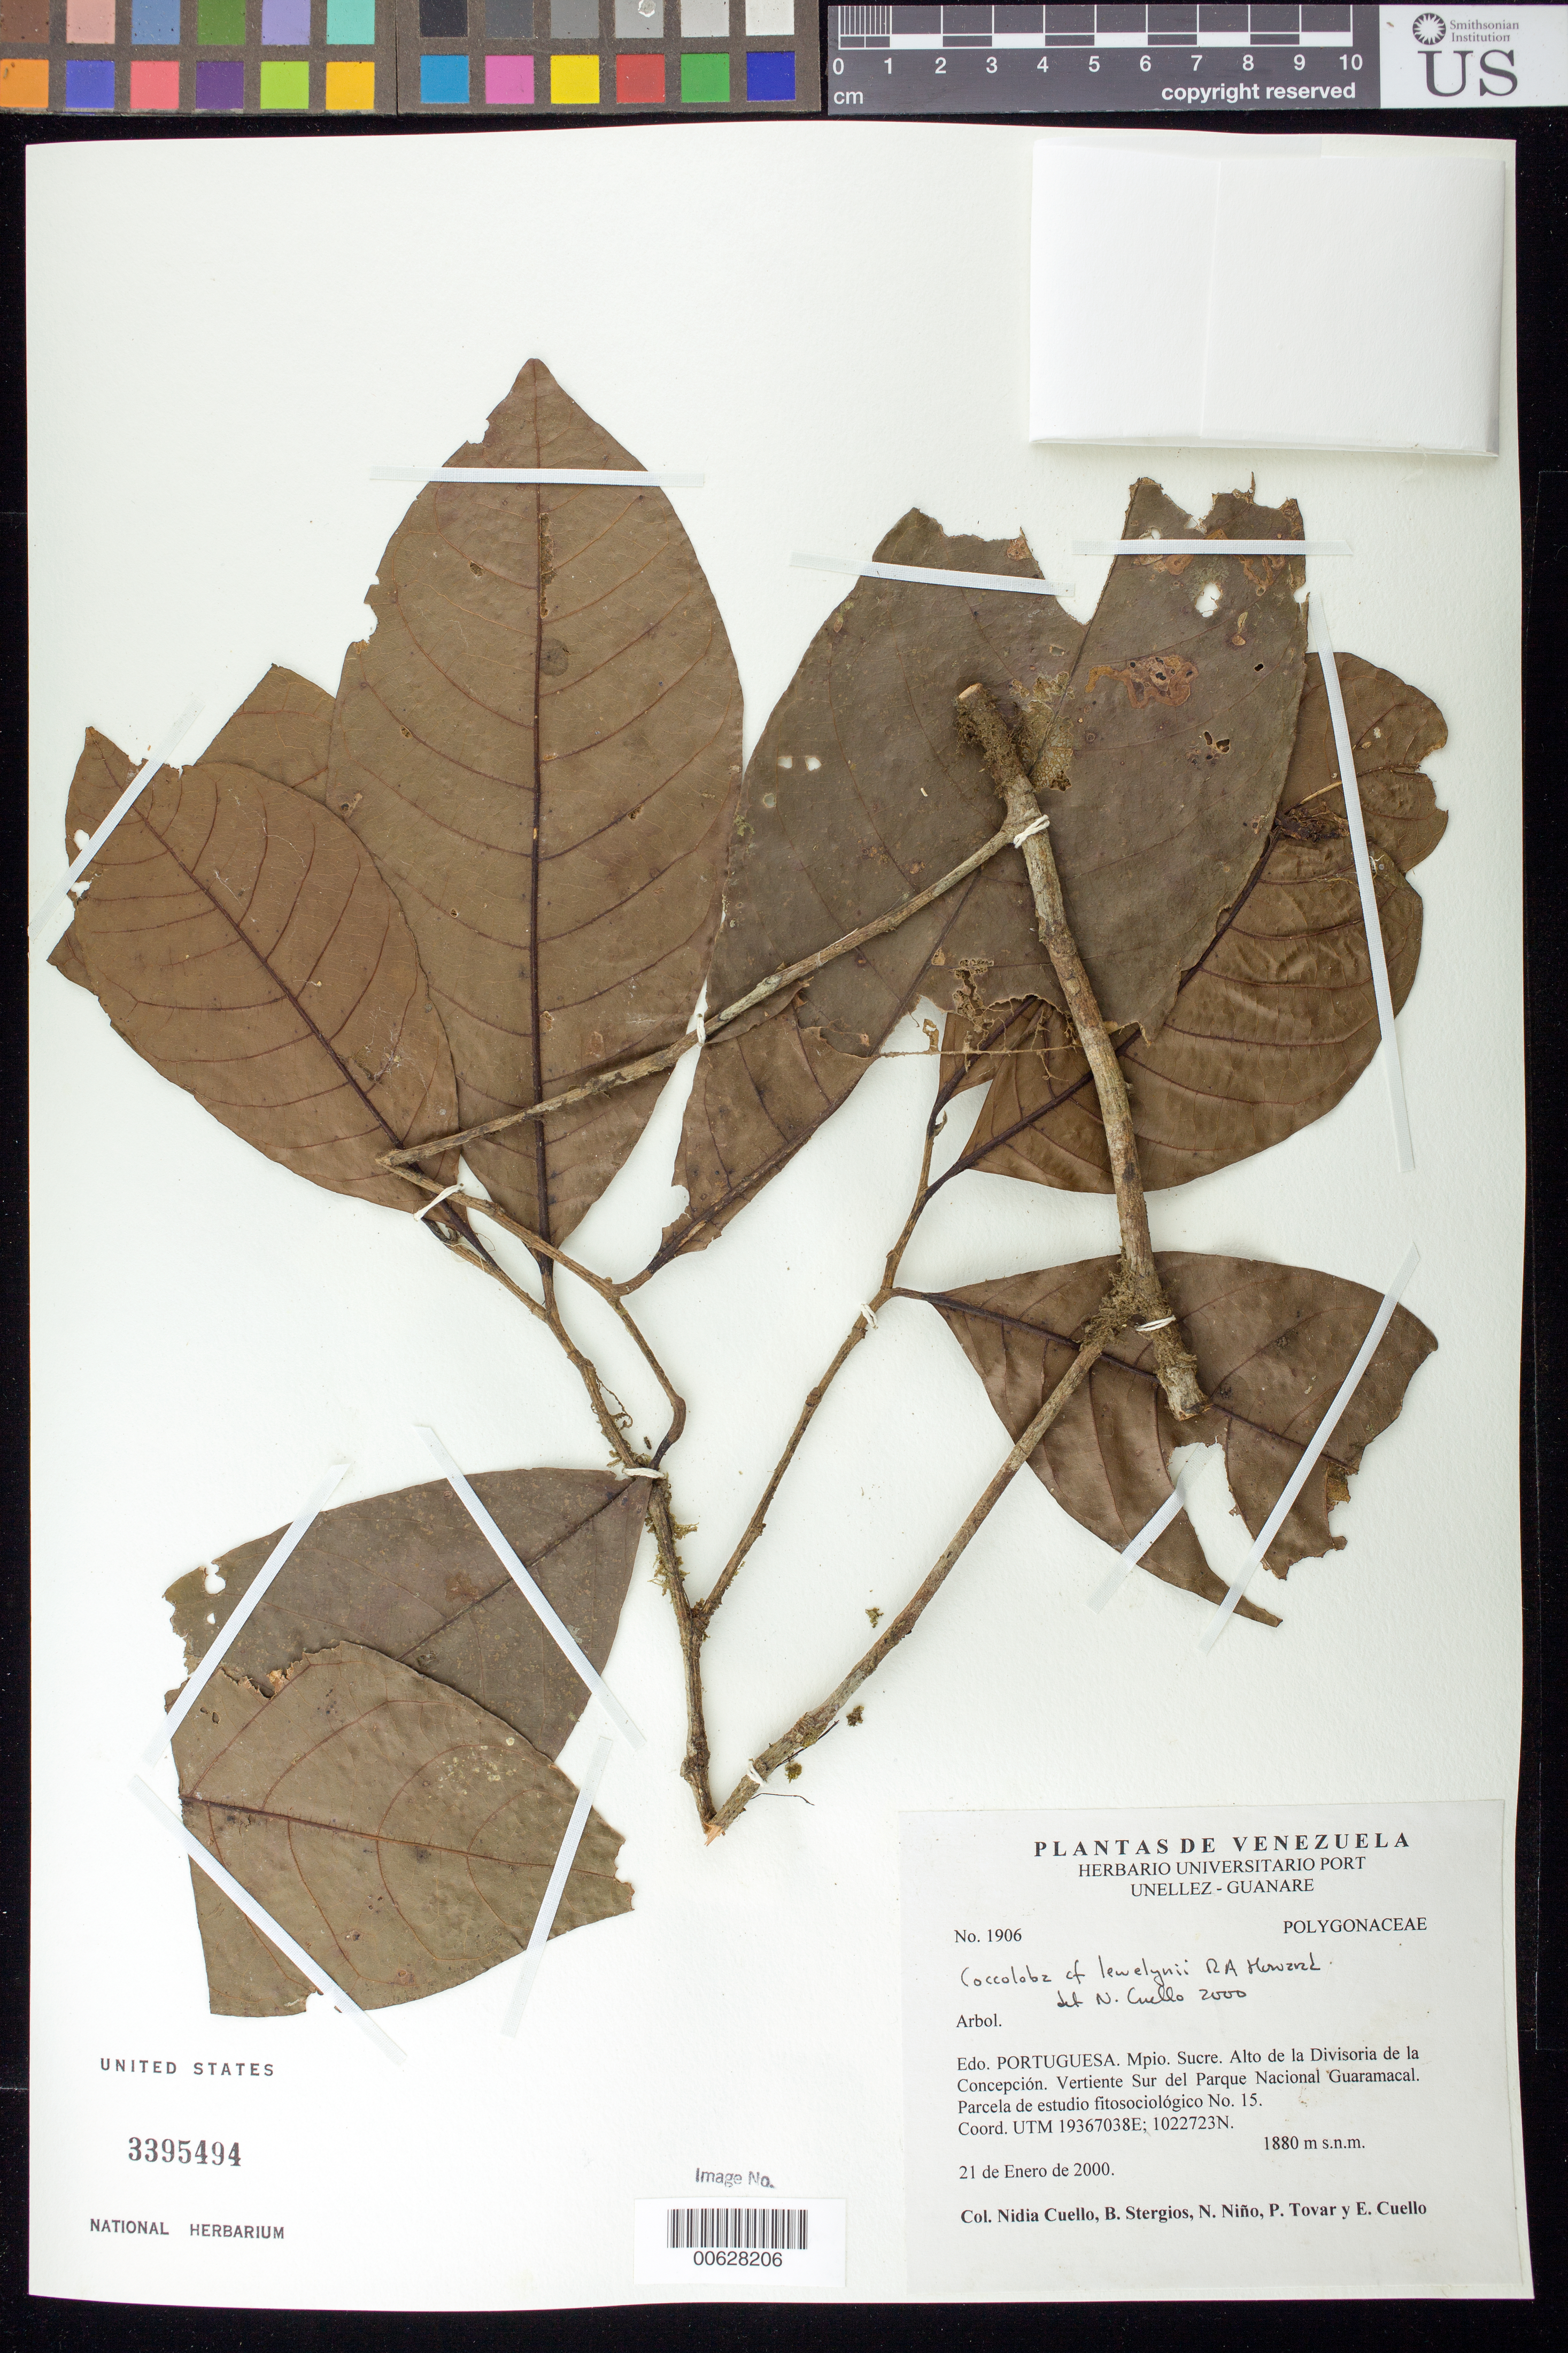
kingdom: Plantae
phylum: Tracheophyta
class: Magnoliopsida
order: Caryophyllales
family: Polygonaceae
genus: Coccoloba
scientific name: Coccoloba lewelynii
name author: R.A. Howard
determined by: Cuello, Nidia L.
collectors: N. L. Cuello, B. G. Stergios, S. M. Niño, P. Tovar & E. Cuello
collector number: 1906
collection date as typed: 21 Jan 2000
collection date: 2000-01-21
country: Venezuela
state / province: Portuguesa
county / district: Sucre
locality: Divisoria de La Concepción, vertiente S Parque Nacional Guaramacal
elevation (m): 1880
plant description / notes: MO, PORT, US, VEN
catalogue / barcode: US 3395494